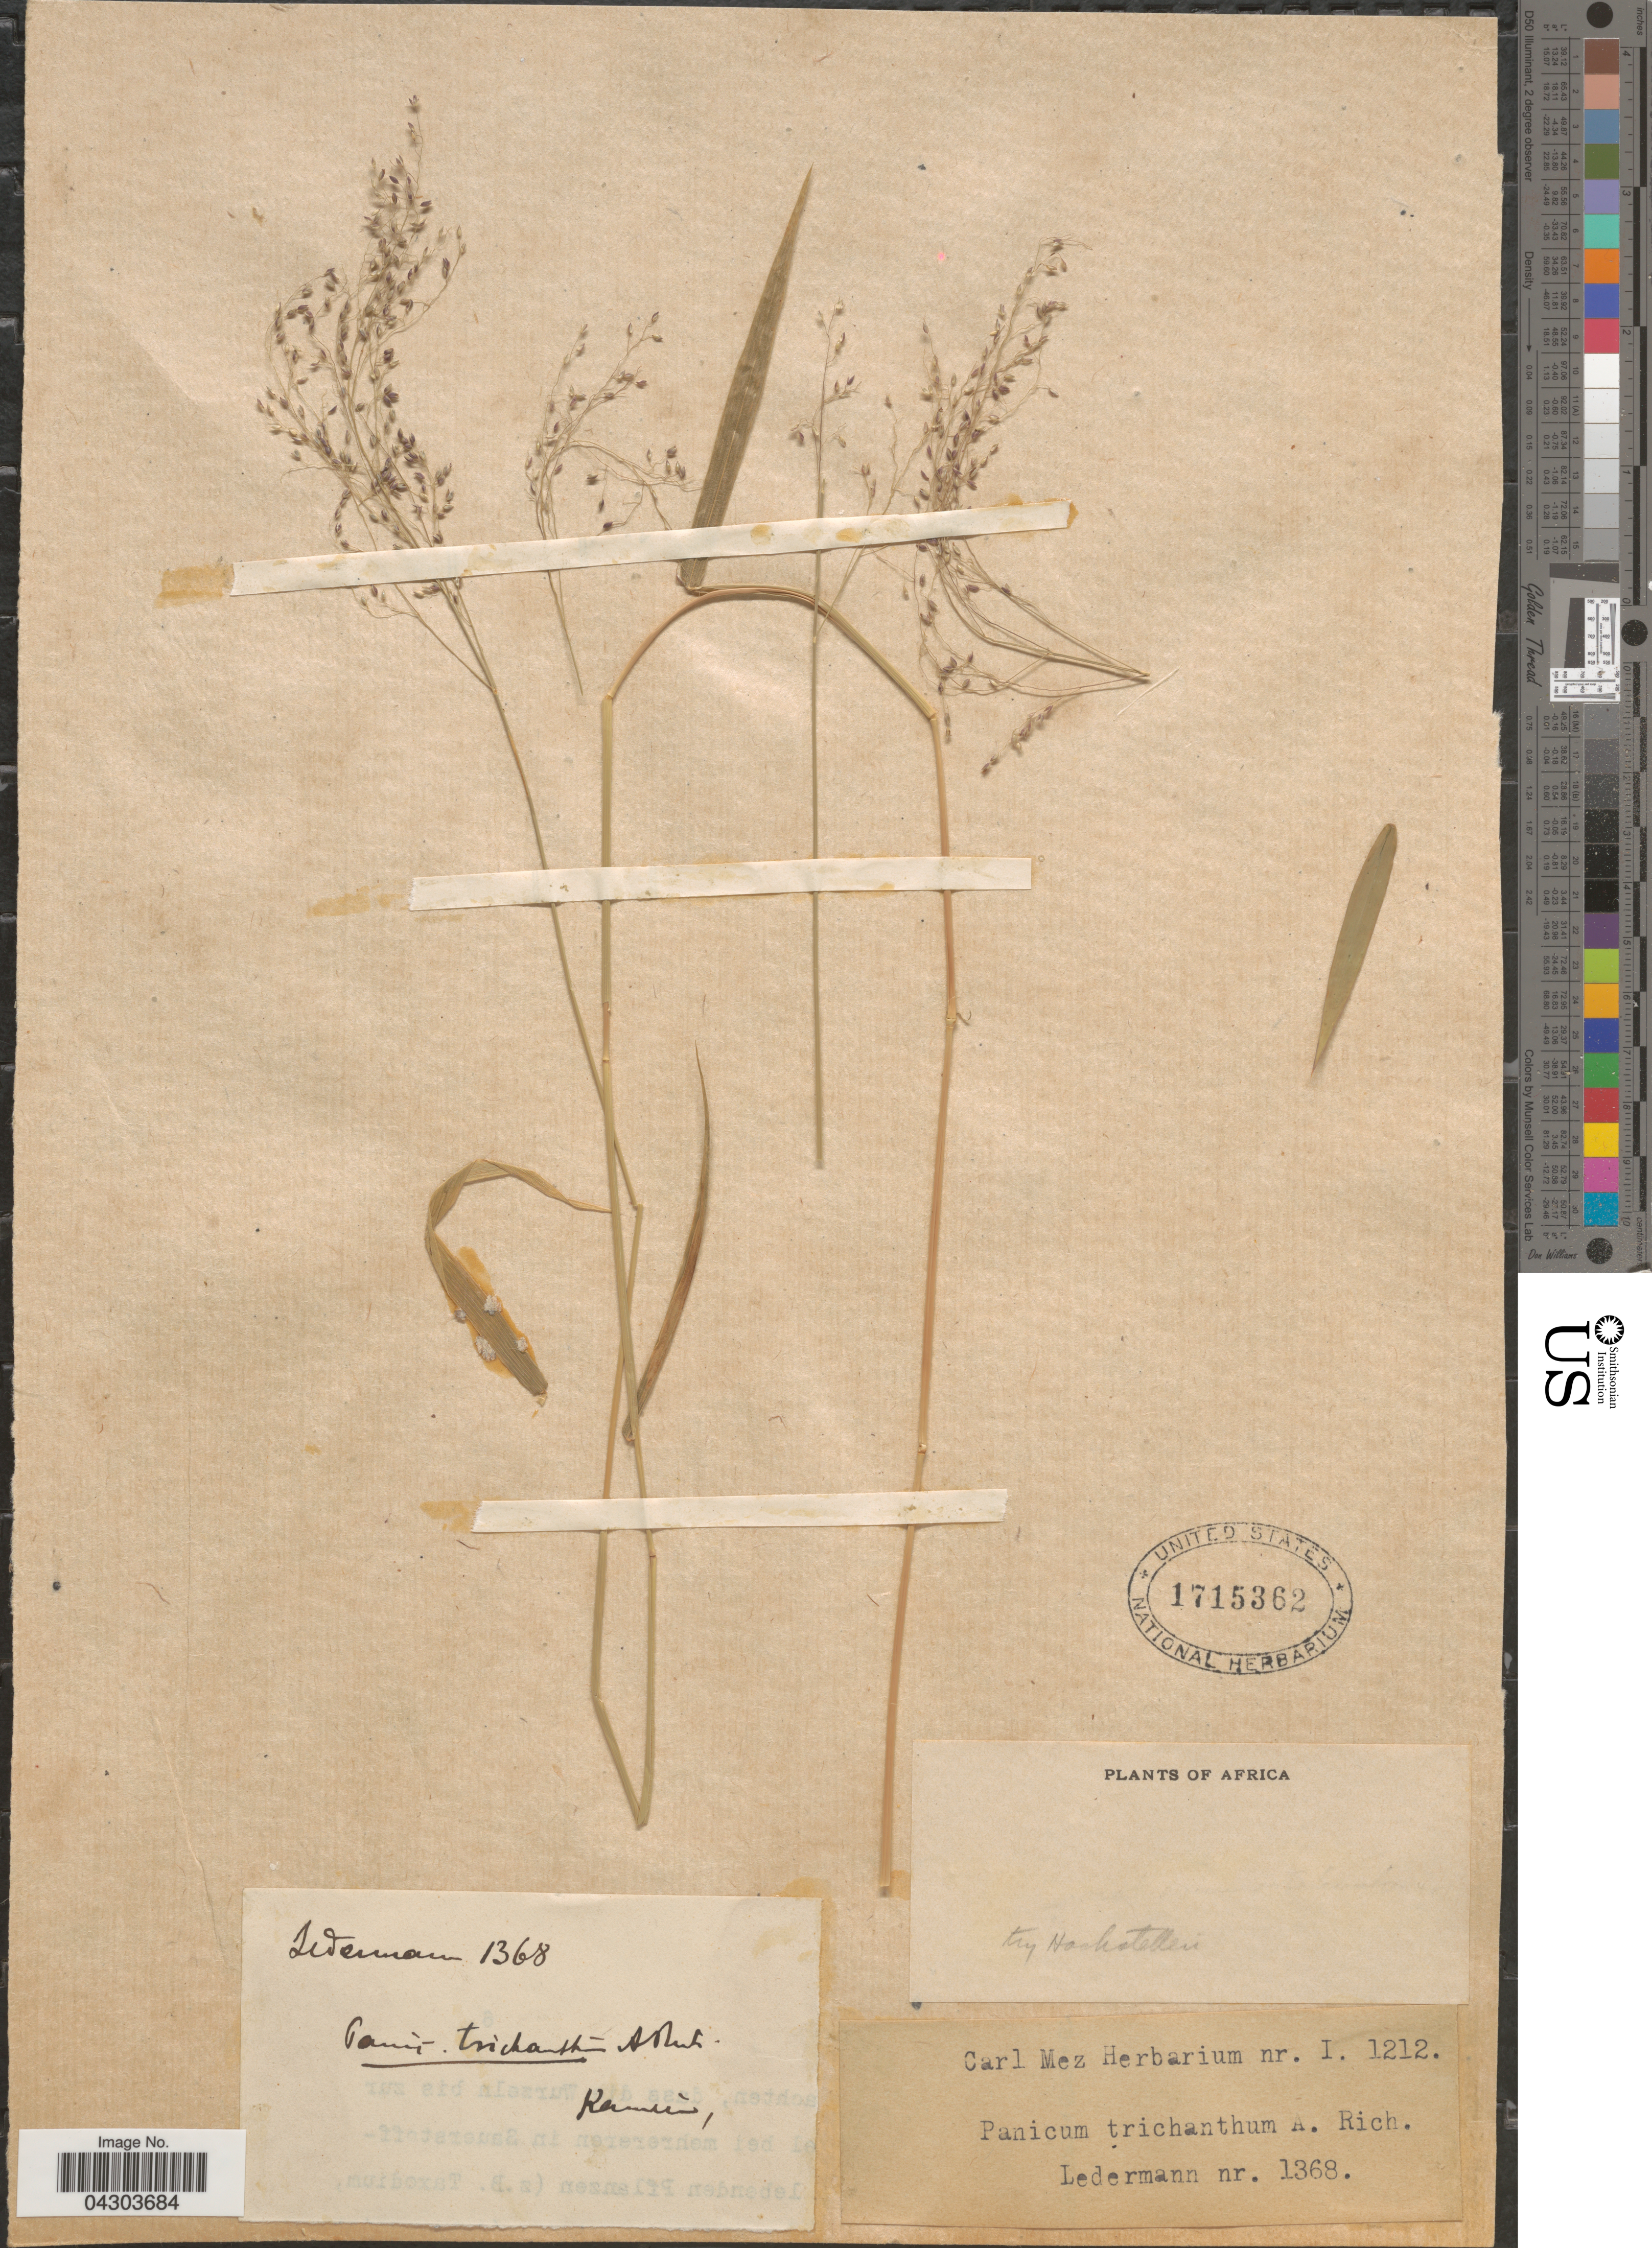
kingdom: Plantae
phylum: Tracheophyta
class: Liliopsida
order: Poales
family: Poaceae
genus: Panicum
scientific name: Panicum hochstetteri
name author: Steud.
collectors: -. Ledermann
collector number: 1368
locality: Africa.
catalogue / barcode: US 1715362